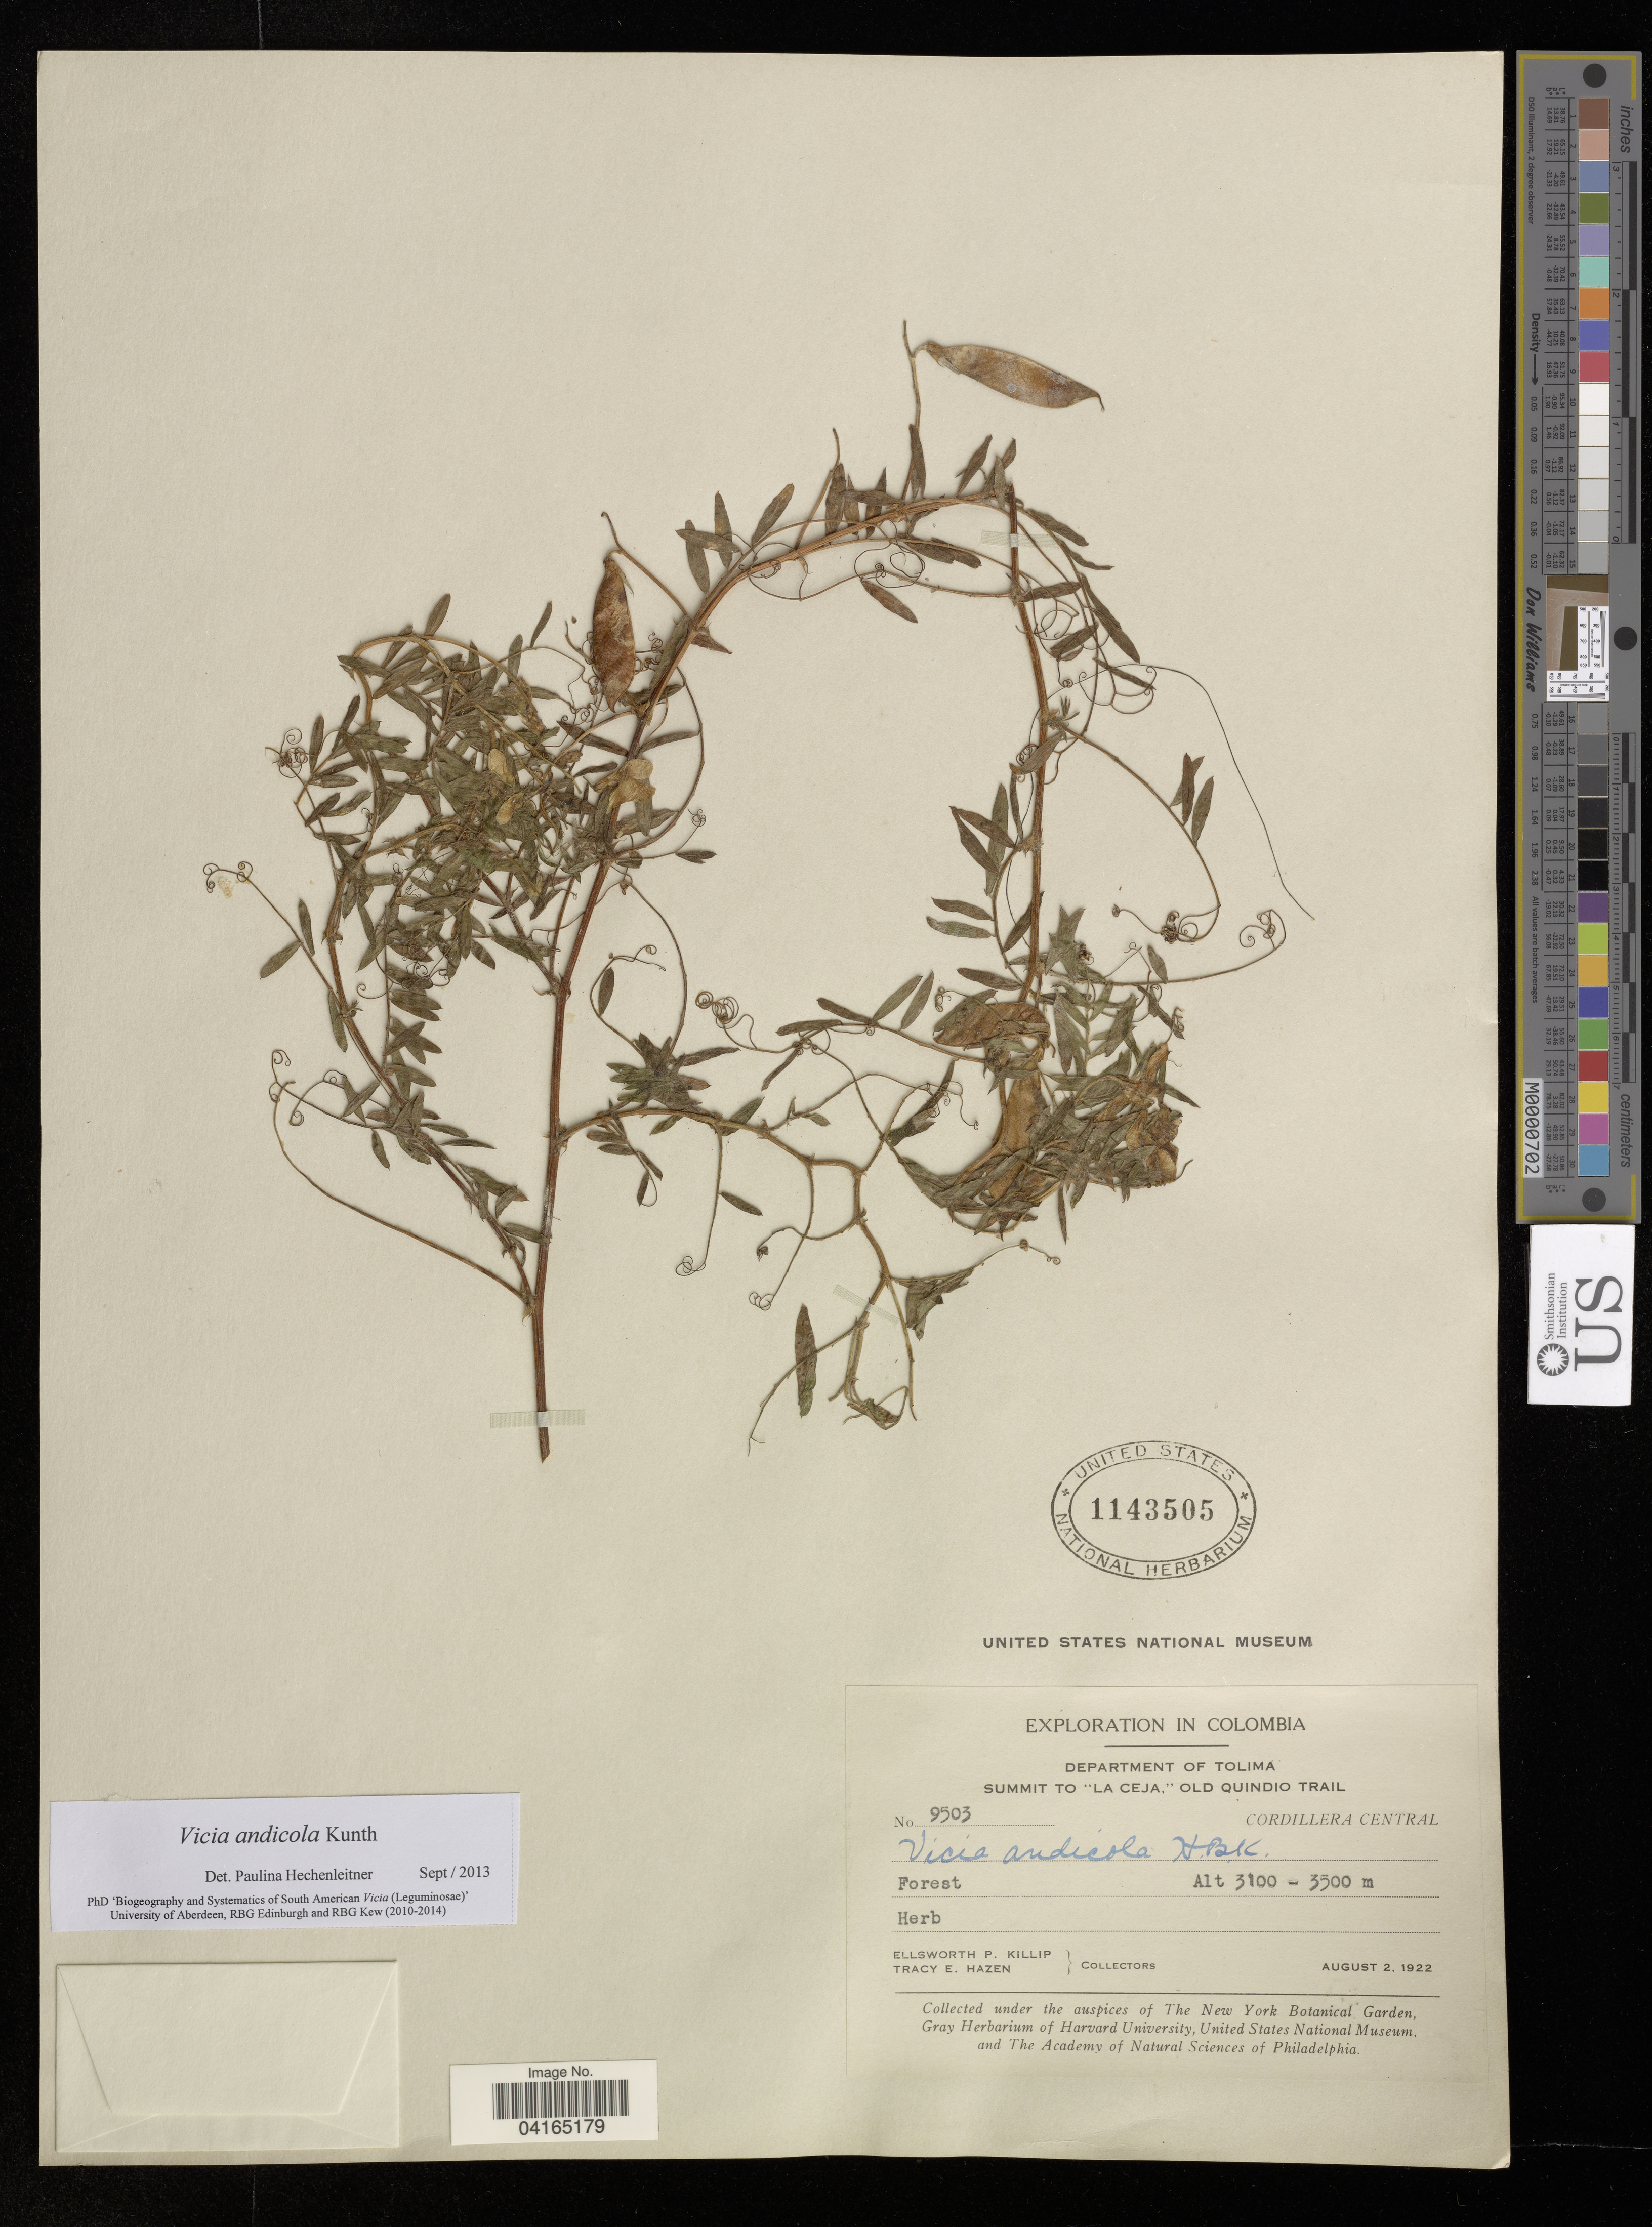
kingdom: Plantae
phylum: Tracheophyta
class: Magnoliopsida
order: Fabales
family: Fabaceae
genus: Vicia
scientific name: Vicia andicola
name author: Kunth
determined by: Hechenleitner, Paulina, RBG Edinburgh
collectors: E. P. Killip & T. E. Hazen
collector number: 9503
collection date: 1922-08-02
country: Colombia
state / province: Tolima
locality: Department of Tolima. Summit to "La Ceja," Old Quindio Trail. Cordillera Central.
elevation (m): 3100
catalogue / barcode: US 1143505